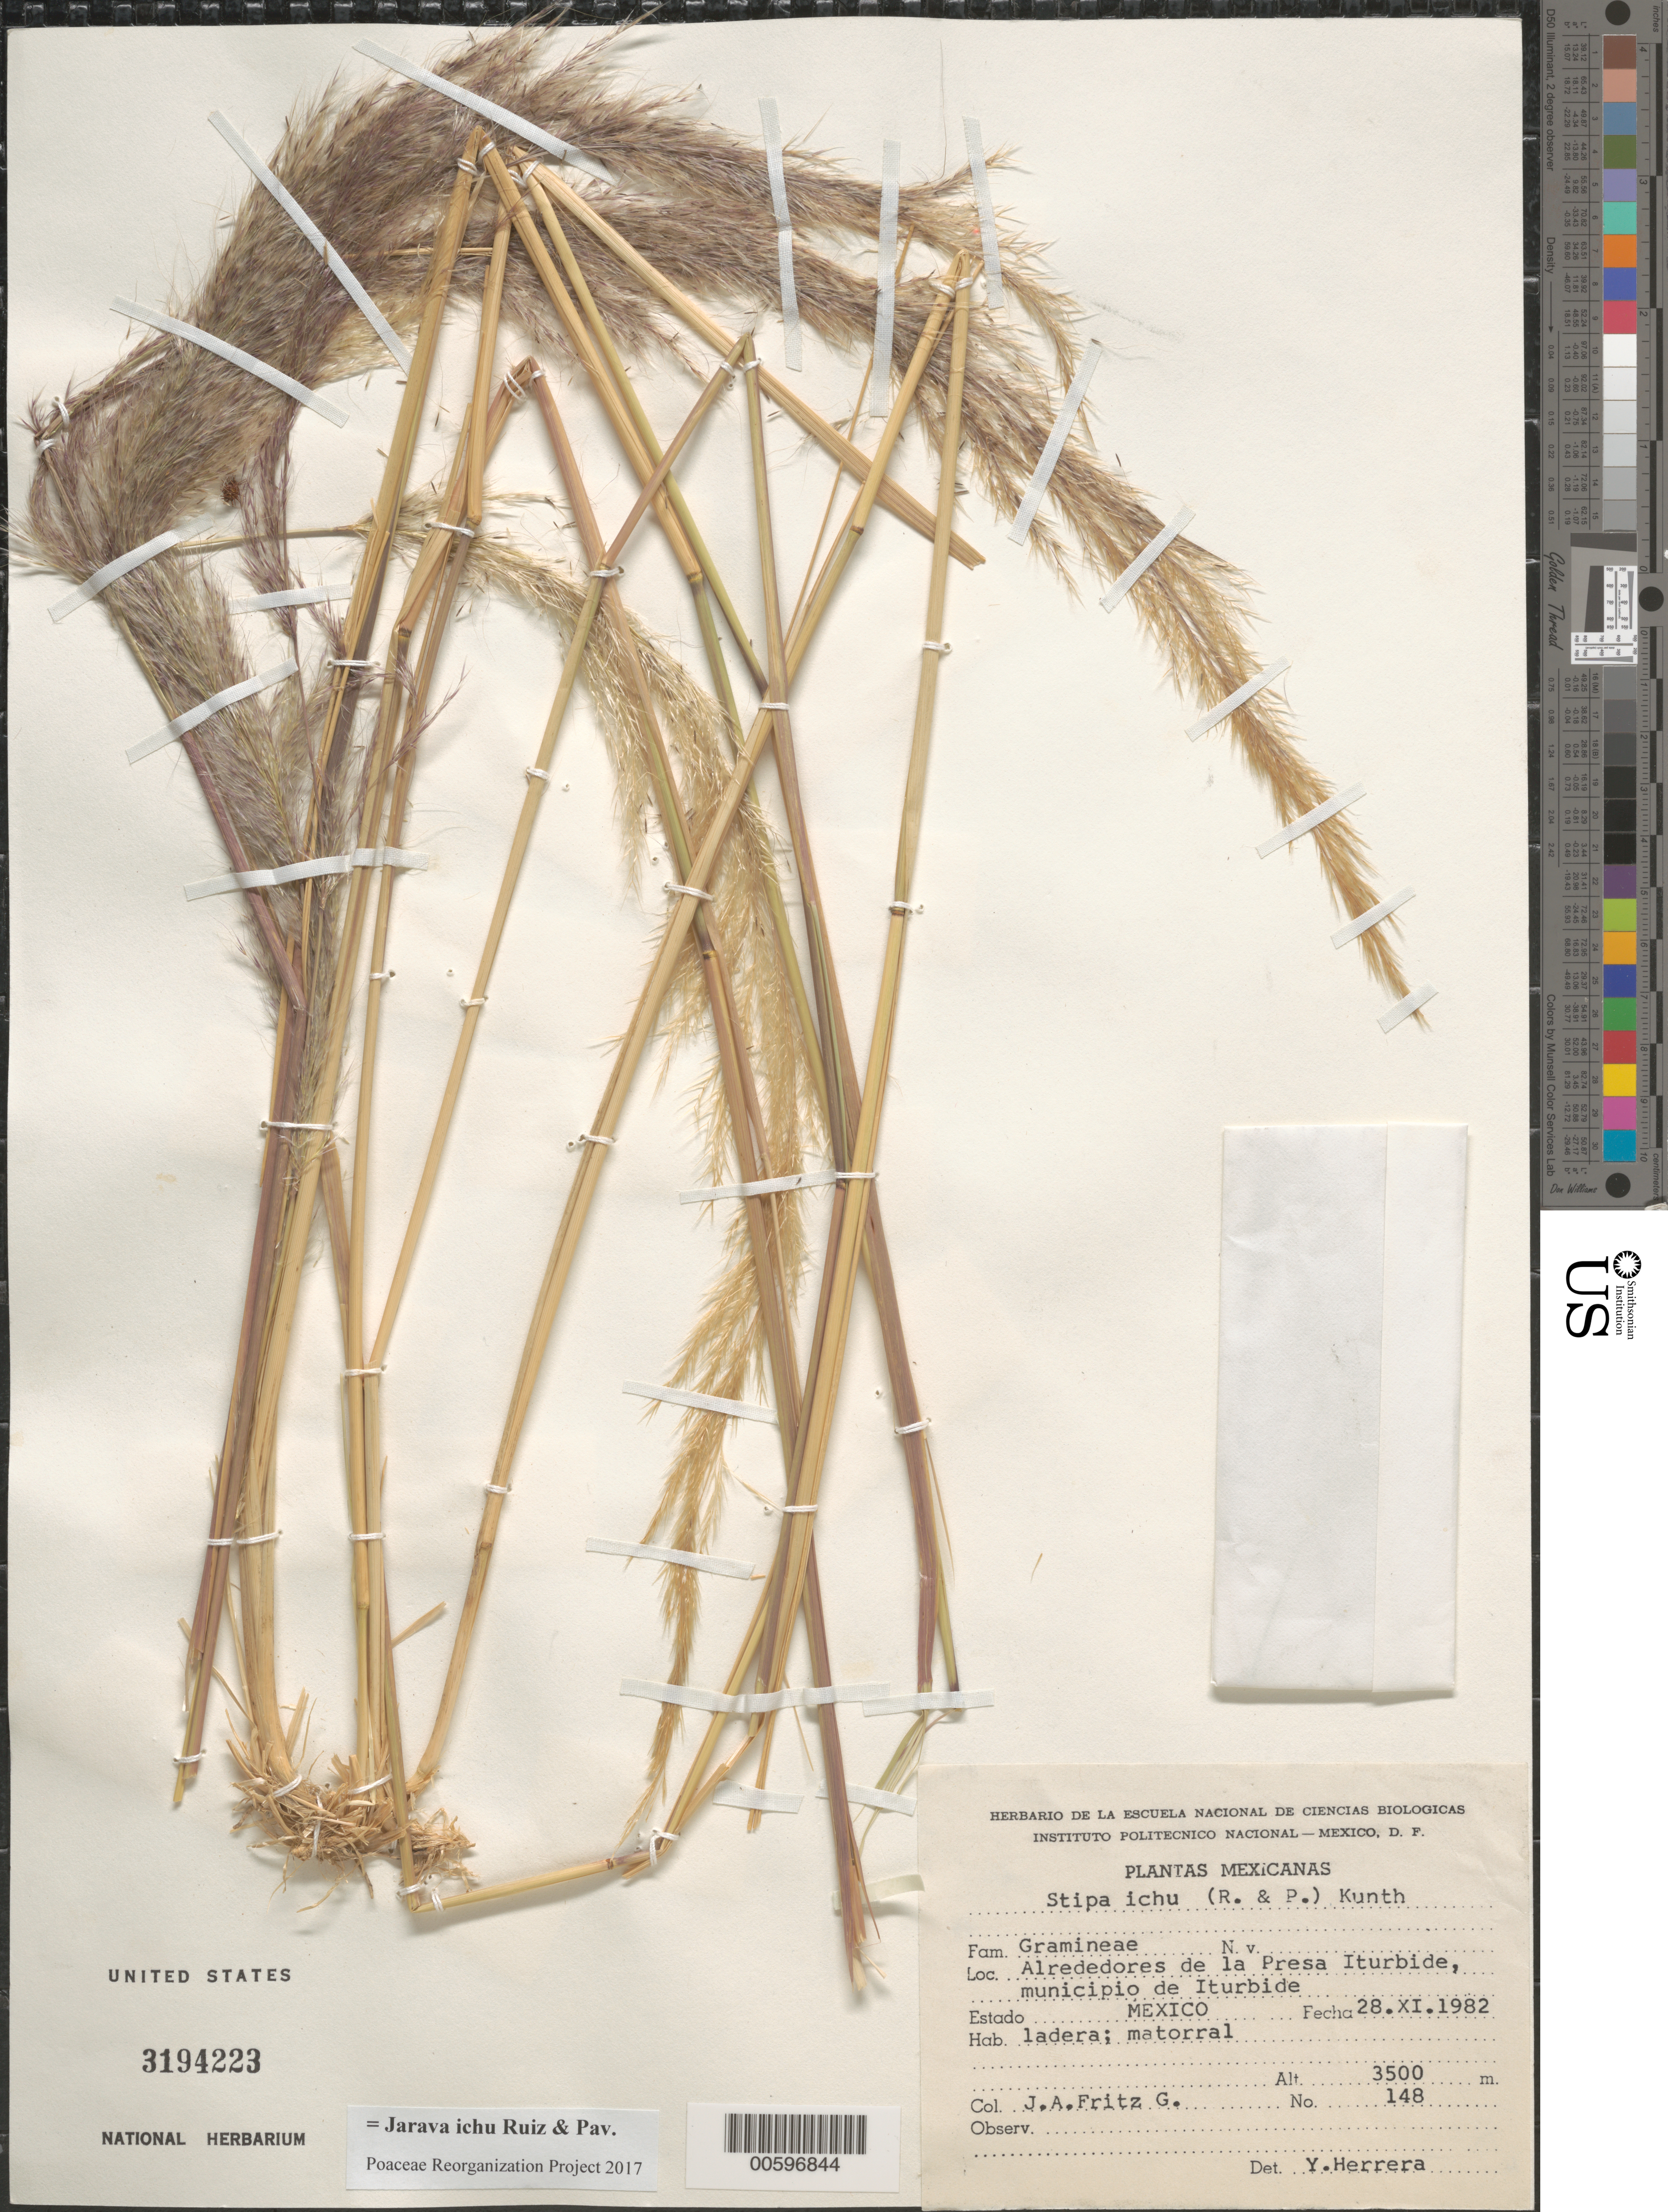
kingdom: Plantae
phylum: Tracheophyta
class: Liliopsida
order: Poales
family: Poaceae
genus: Jarava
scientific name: Jarava ichu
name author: Ruiz & Pav.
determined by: Poaceae Reorganization Project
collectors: J. Fritz G.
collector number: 148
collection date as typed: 28 Nov 1982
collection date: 1982-11-28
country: Mexico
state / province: México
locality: Alrededores de La Presa Iturbide; mun. de Iturbide [? Iturbide mun. is in Nuevo Leon]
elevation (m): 3500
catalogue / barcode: US 3194223